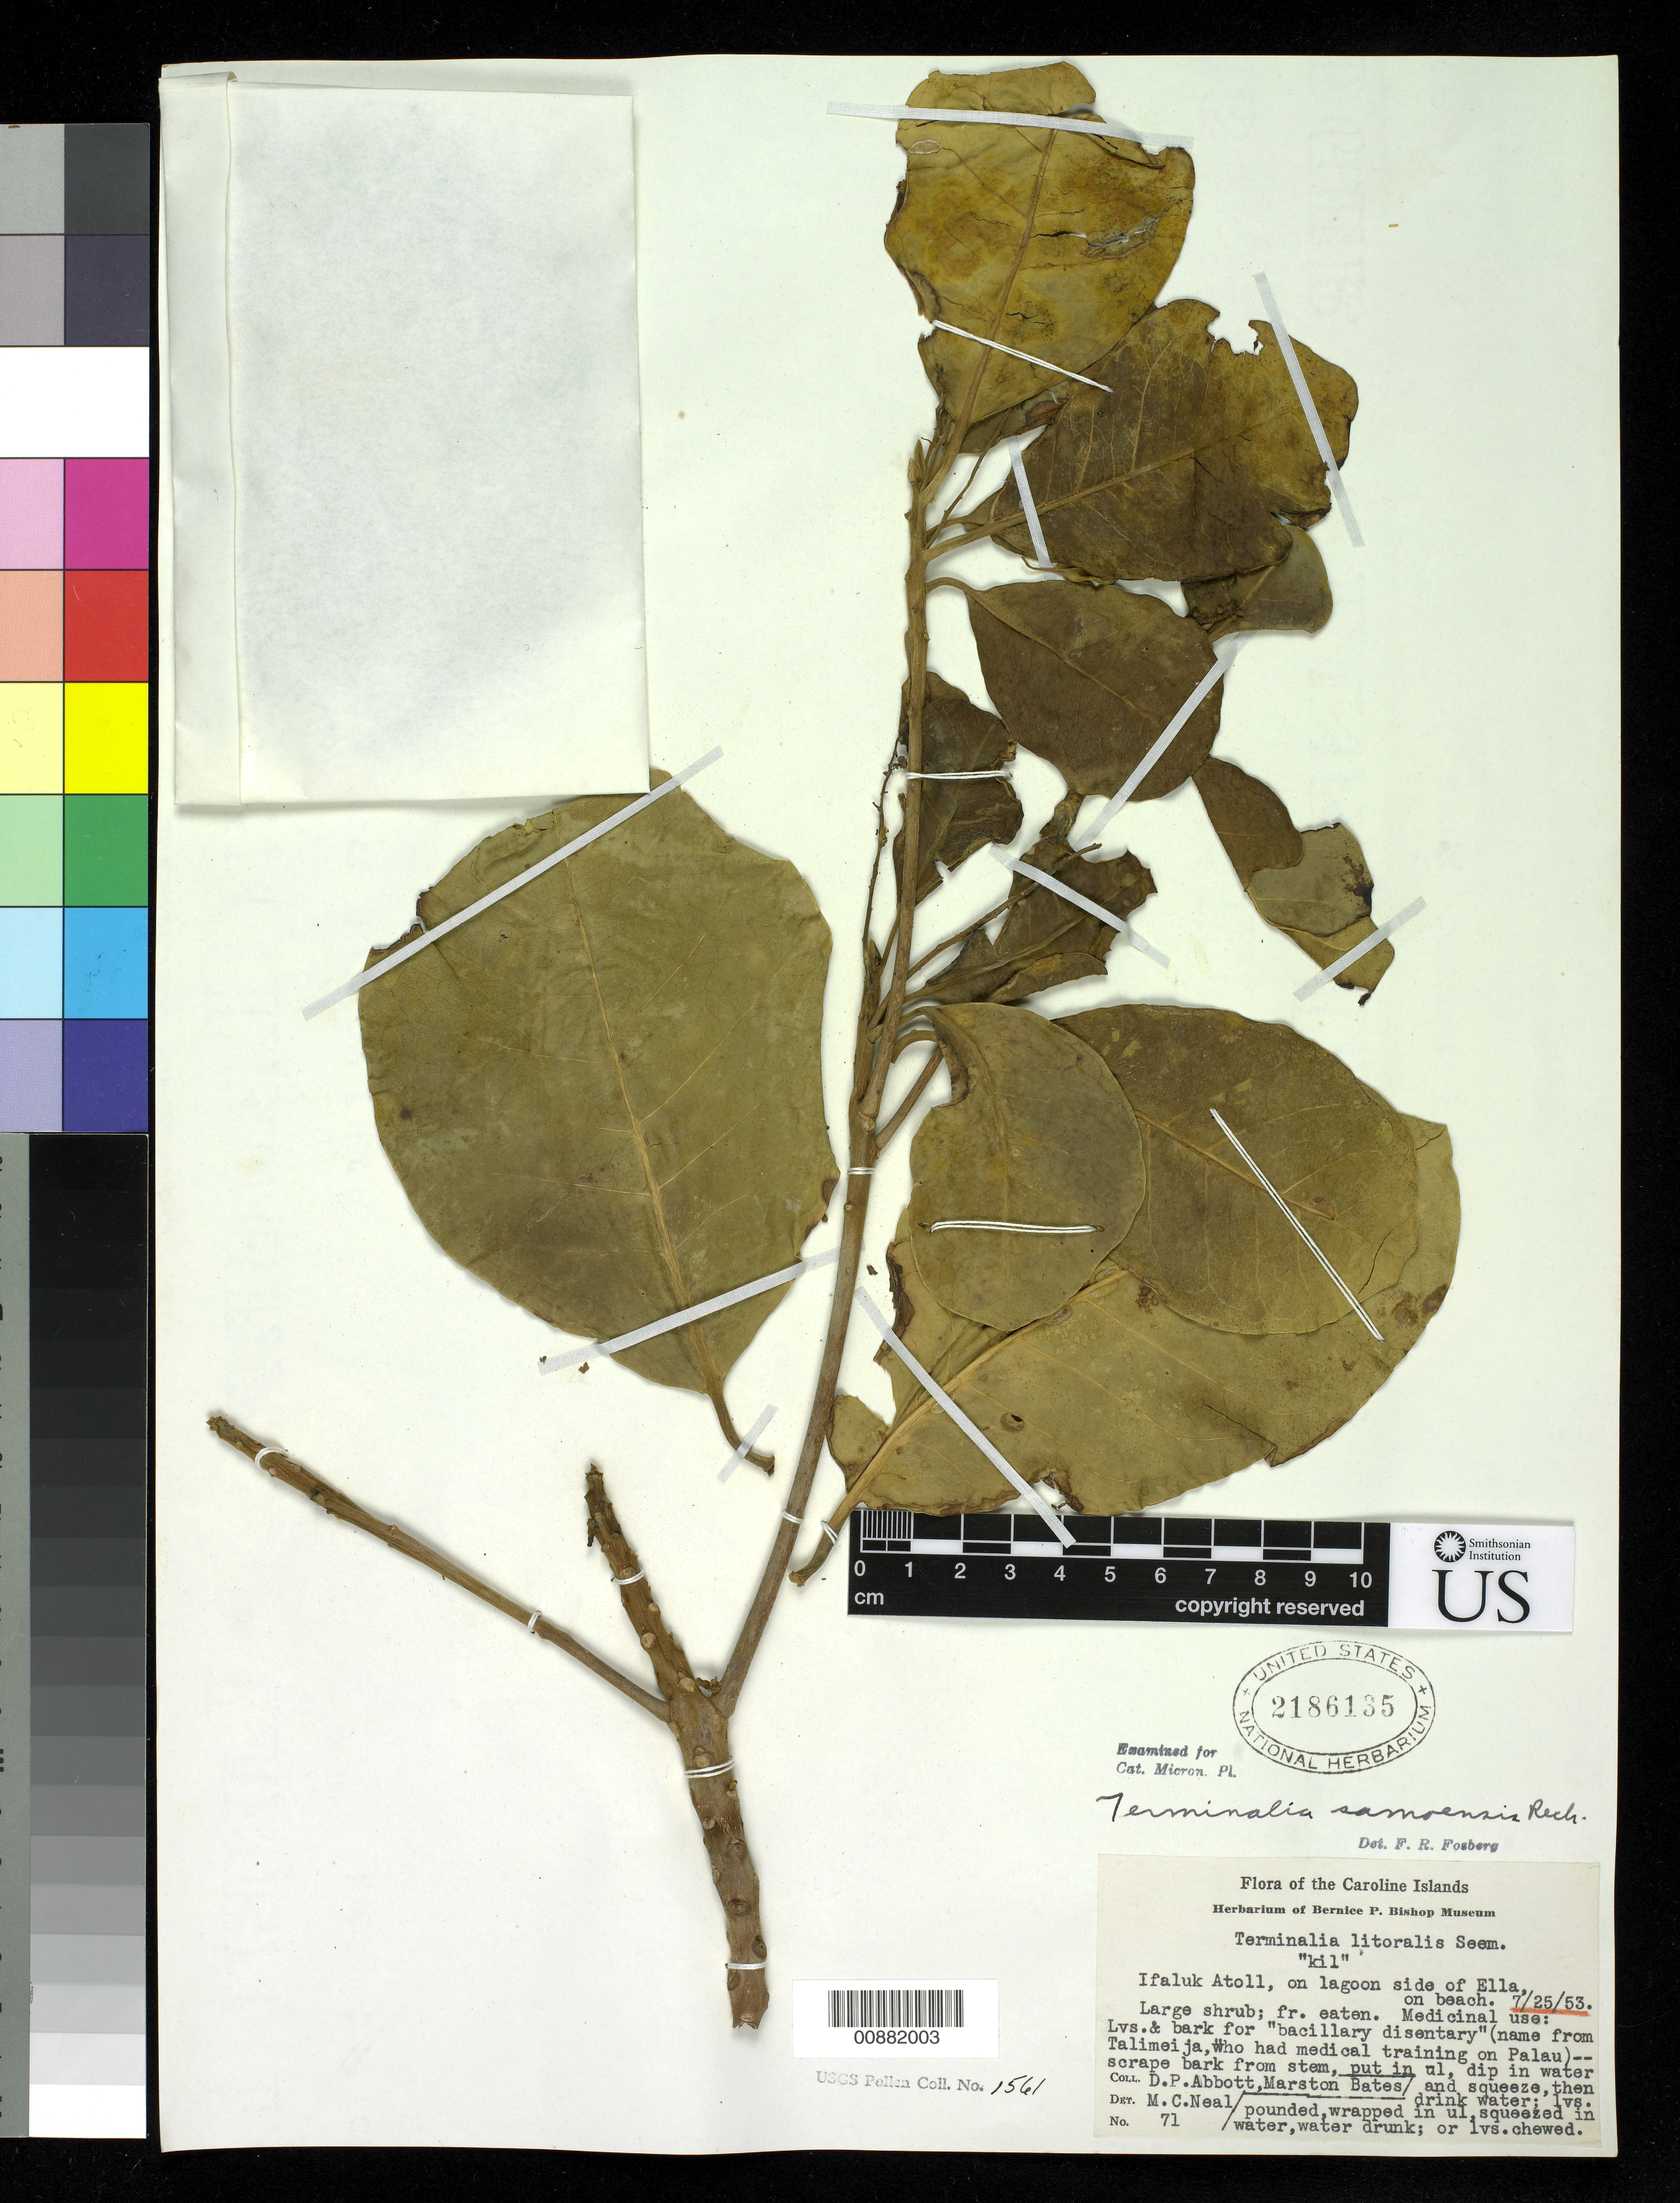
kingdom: Plantae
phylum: Tracheophyta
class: Magnoliopsida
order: Myrtales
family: Combretaceae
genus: Terminalia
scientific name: Terminalia samoensis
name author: Rech.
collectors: D. P. Abbott & M. Bates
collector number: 71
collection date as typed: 25 Jul 1953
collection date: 1953-07-25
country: Micronesia, Federated States of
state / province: Yap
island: Ifalik (Ifaluk) Atoll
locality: Ifaluk Atoll, on lagoon side of Ella.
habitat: on beach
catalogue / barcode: US 2186135